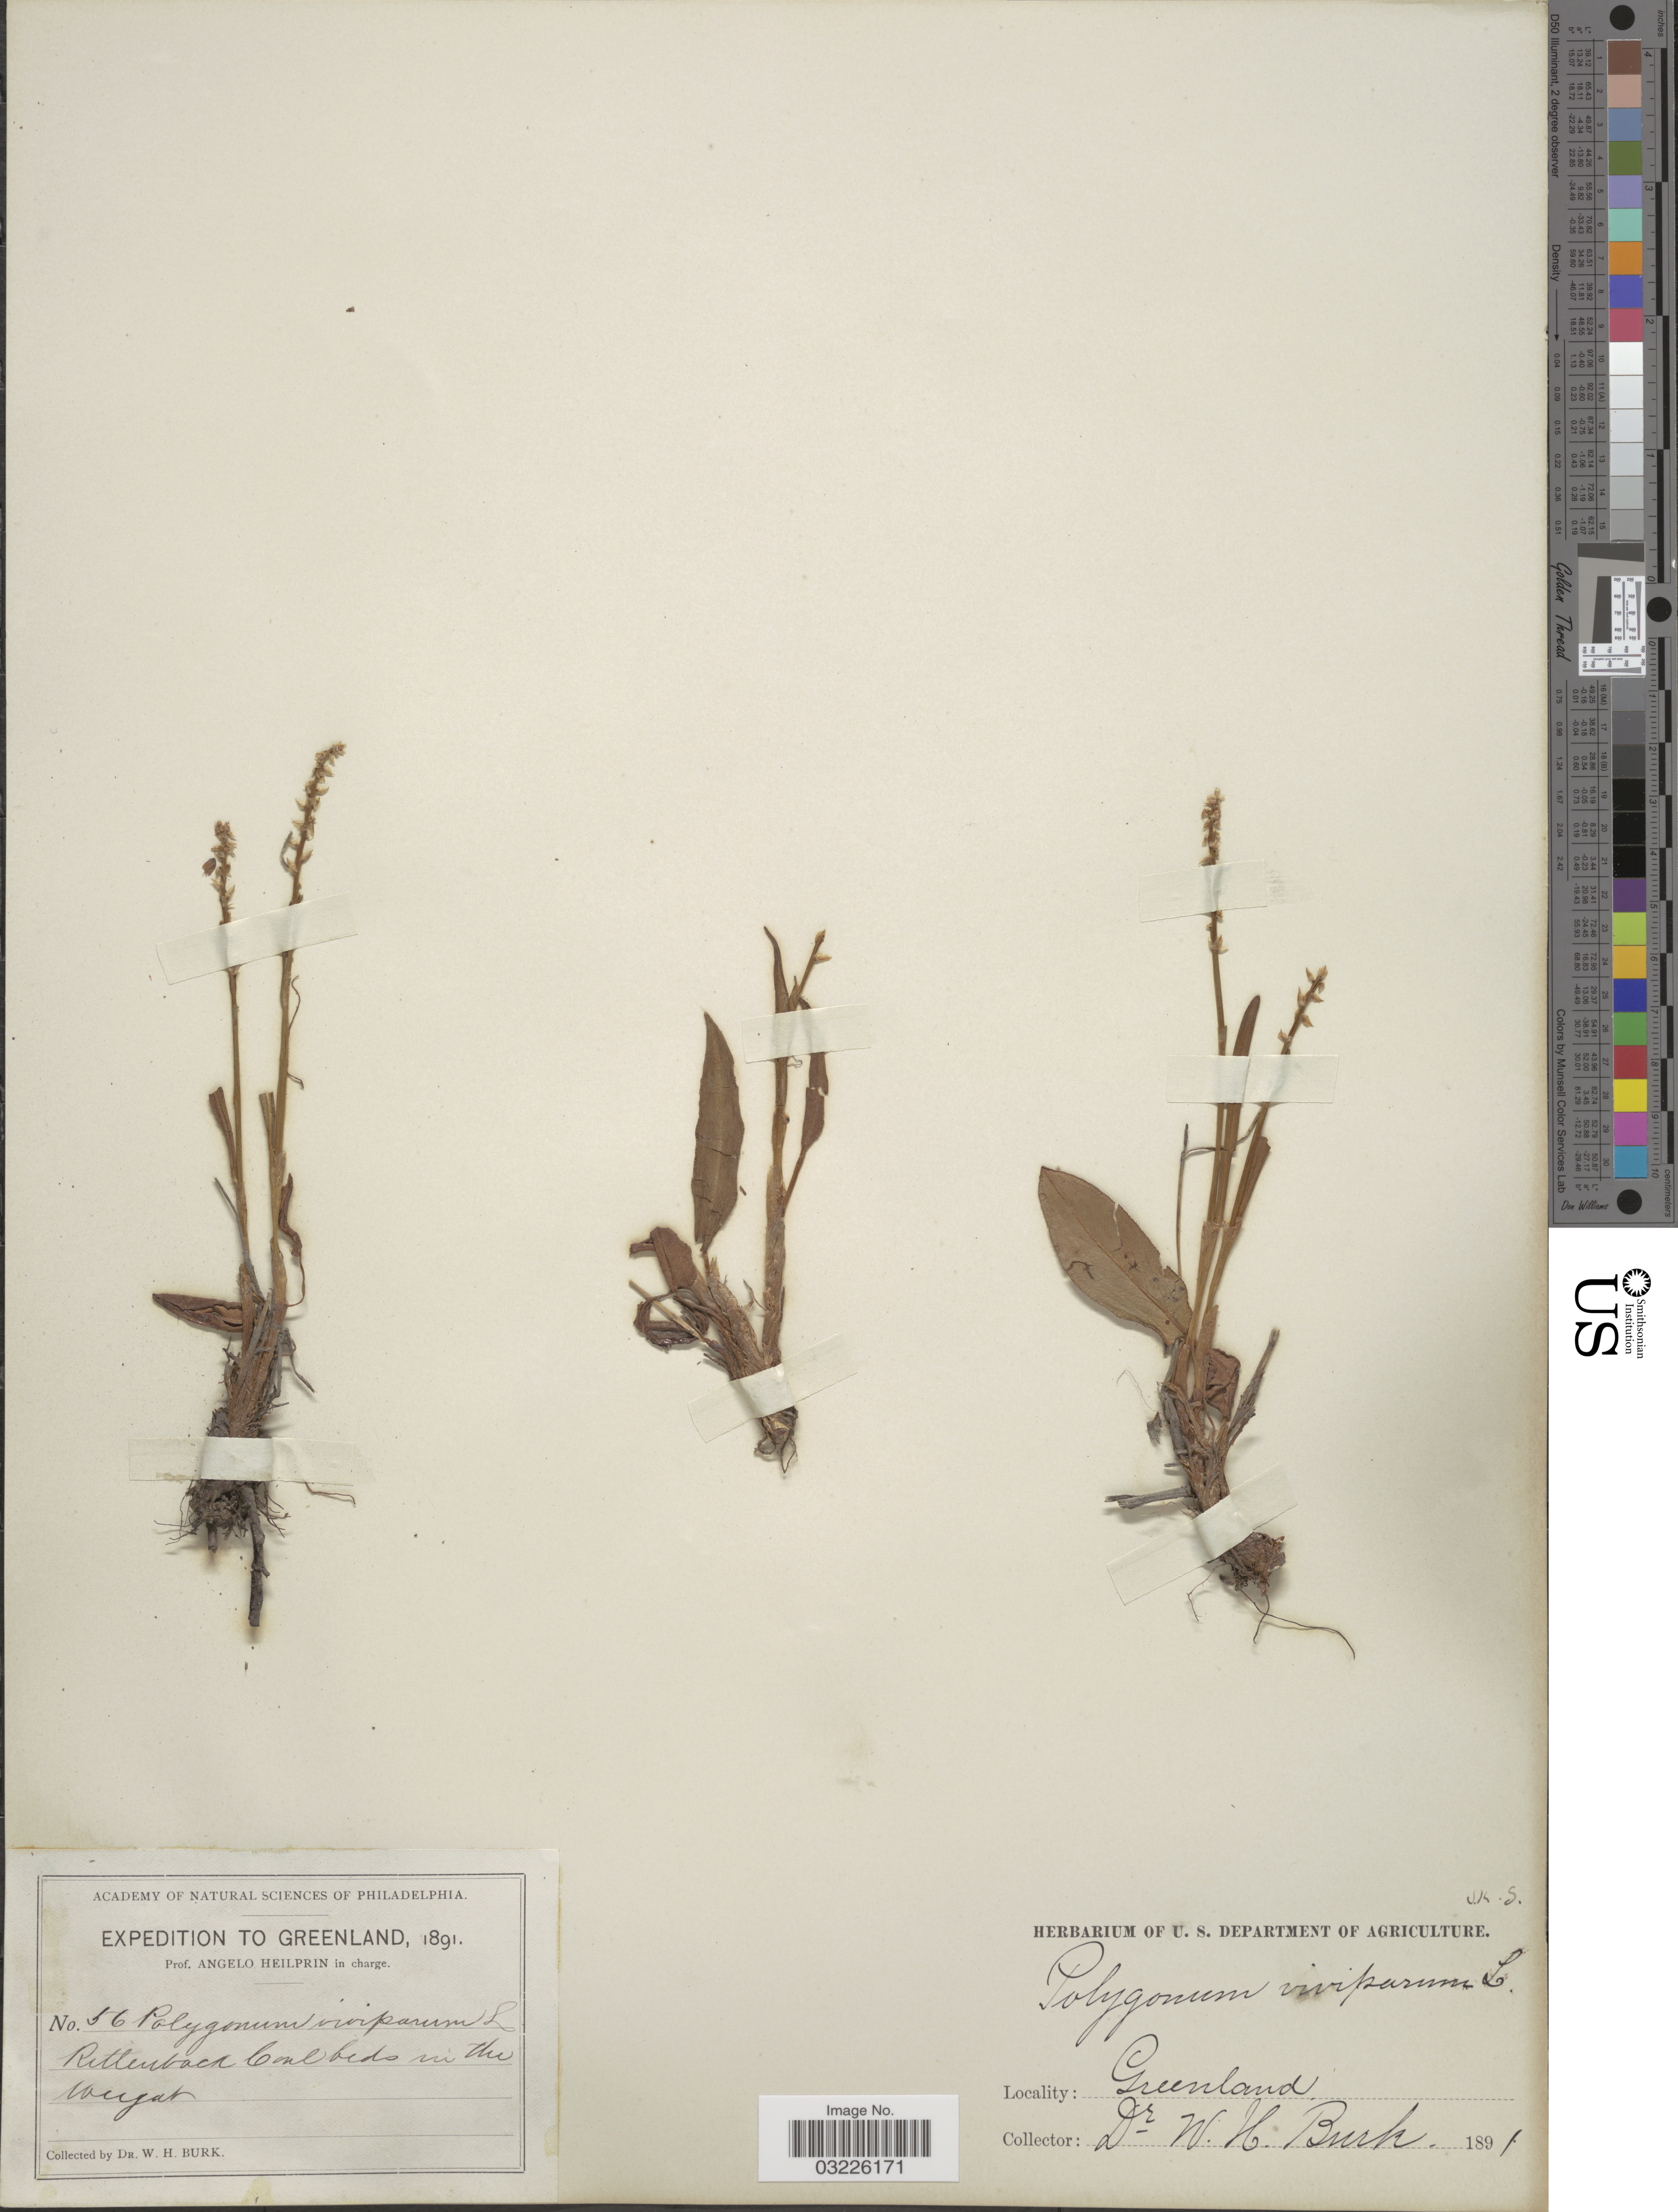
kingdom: Plantae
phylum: Tracheophyta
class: Magnoliopsida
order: Caryophyllales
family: Polygonaceae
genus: Bistorta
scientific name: Bistorta vivipara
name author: (L.) Delarbre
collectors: W. Burk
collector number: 56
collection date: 1891-08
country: Greenland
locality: Rittenback Coalbeds in the Ungat. [interpreted]